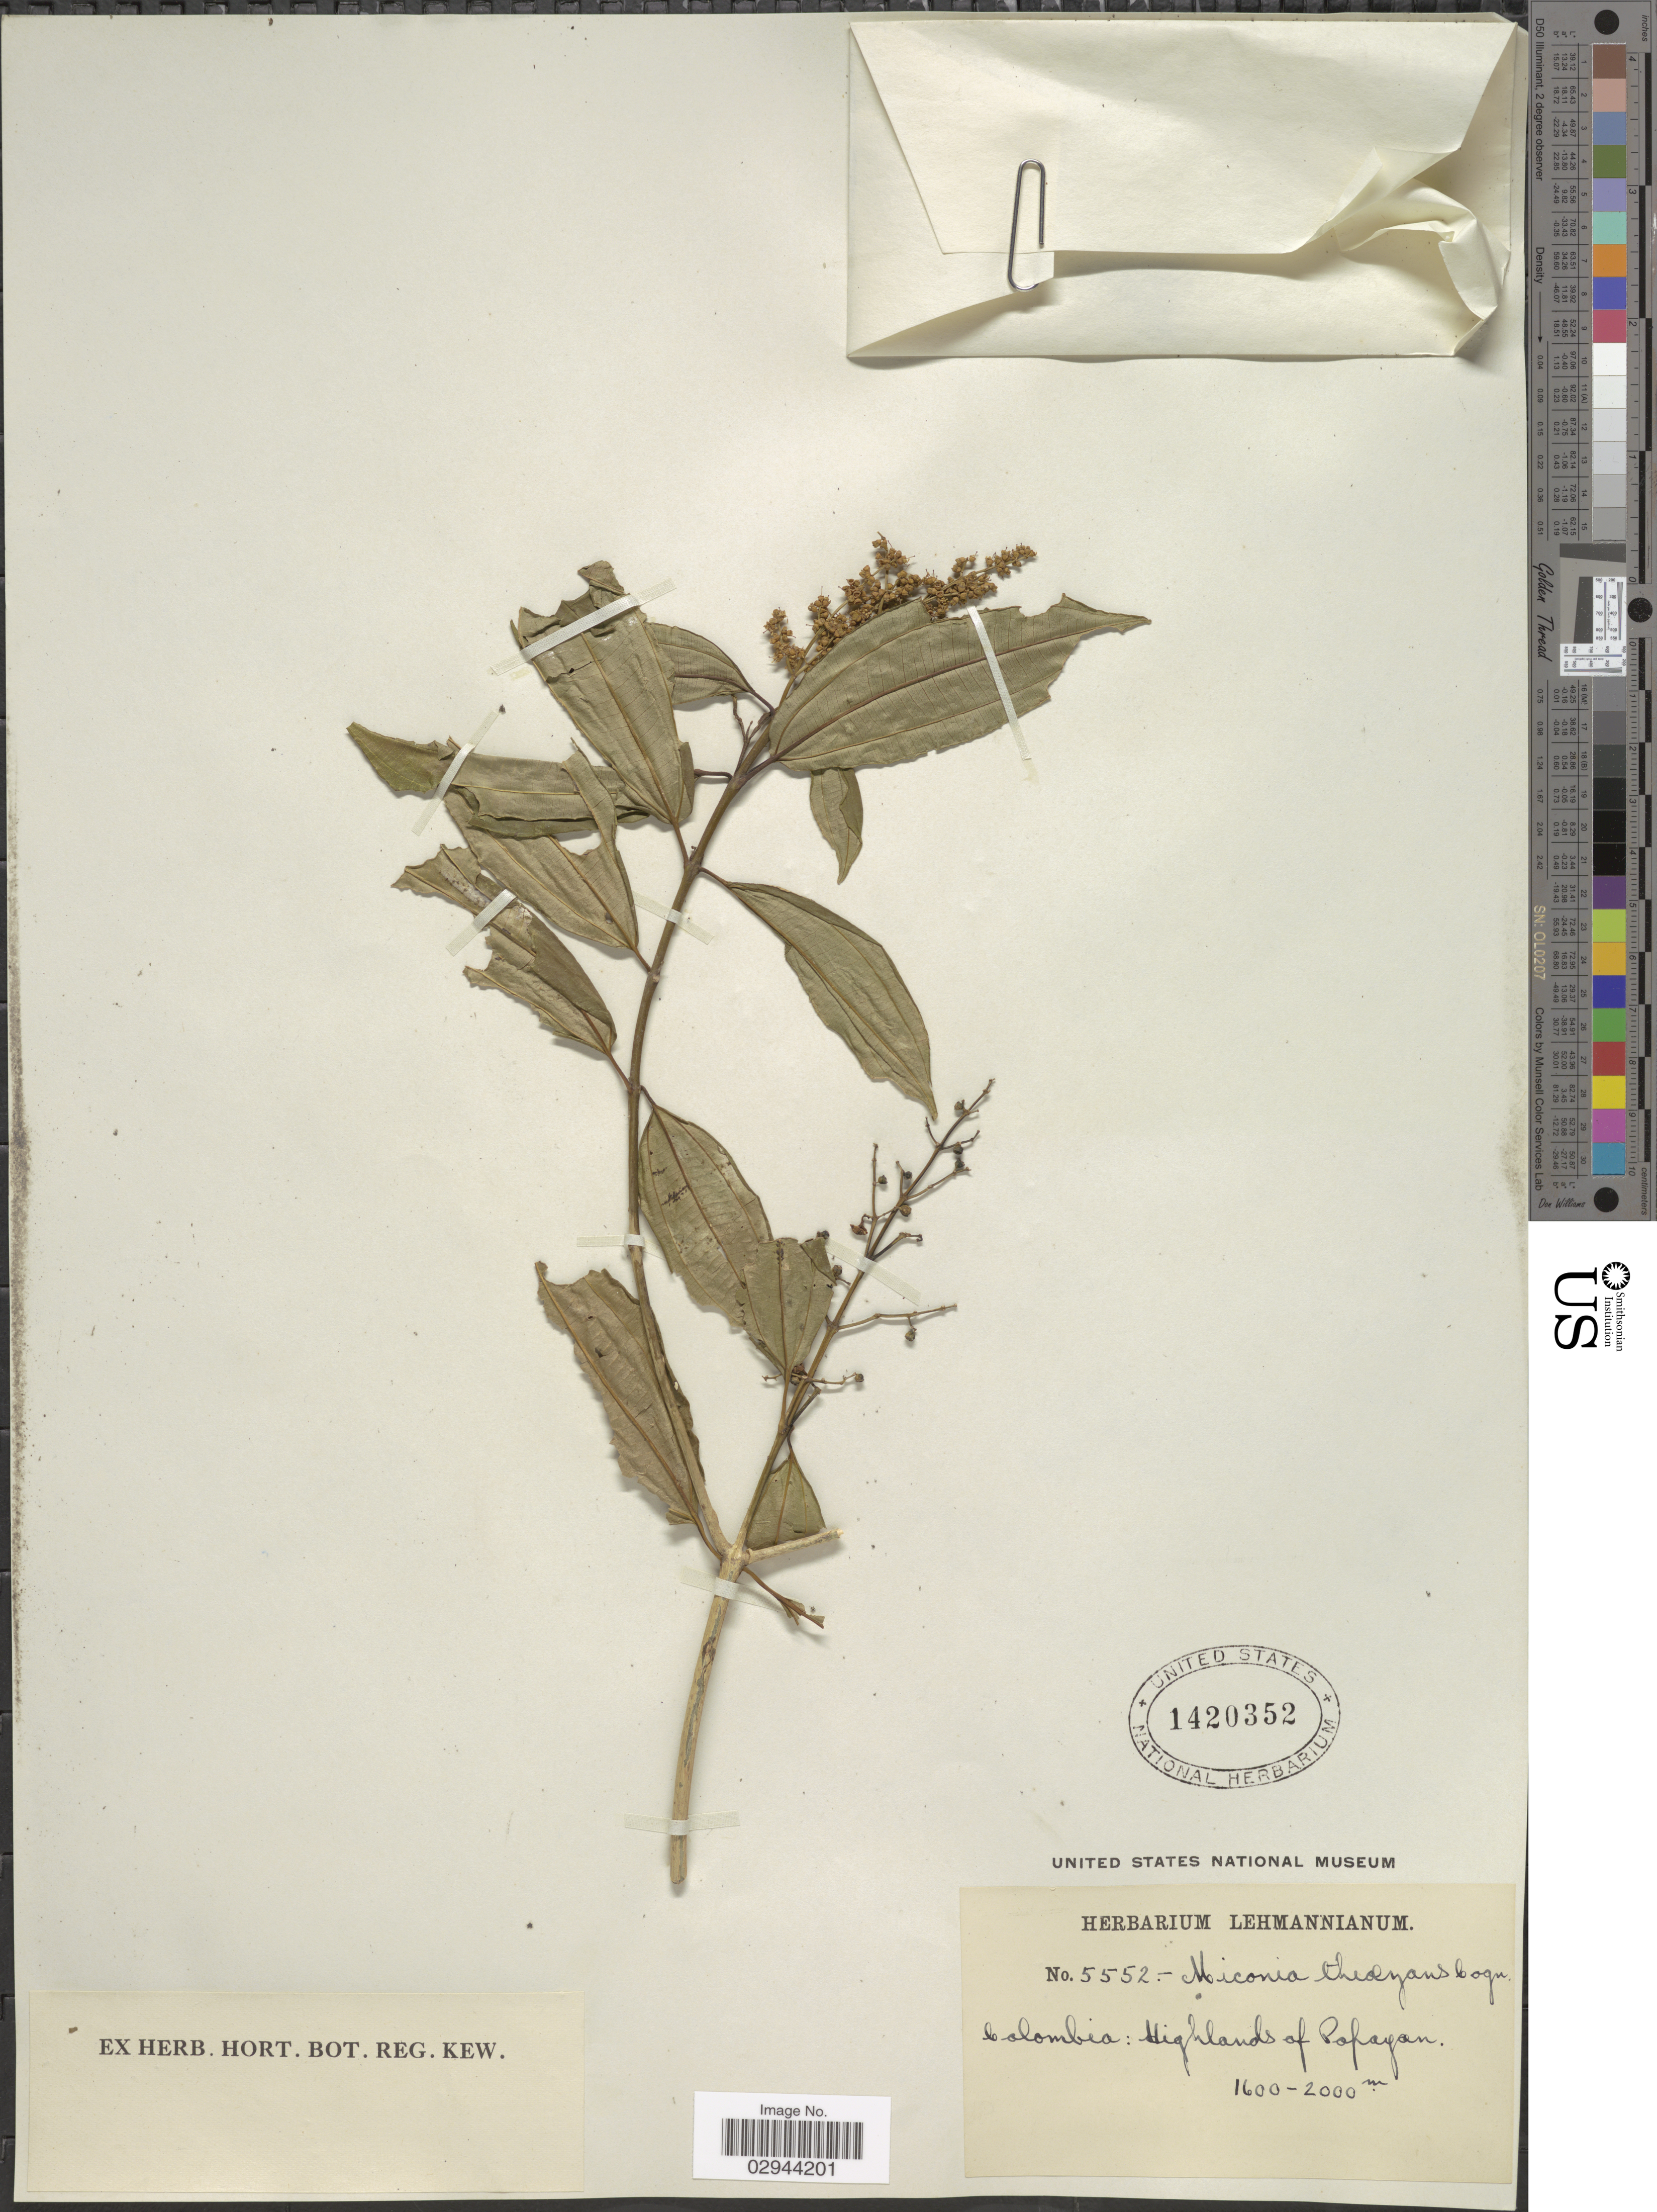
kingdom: Plantae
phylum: Tracheophyta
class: Magnoliopsida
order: Myrtales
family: Melastomataceae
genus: Miconia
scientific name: Miconia theizans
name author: (Bonpl.) Cogn.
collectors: ex herb. Lehmannianum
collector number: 5552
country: Colombia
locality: Highlands of Popayan.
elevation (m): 1600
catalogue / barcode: US 1420352